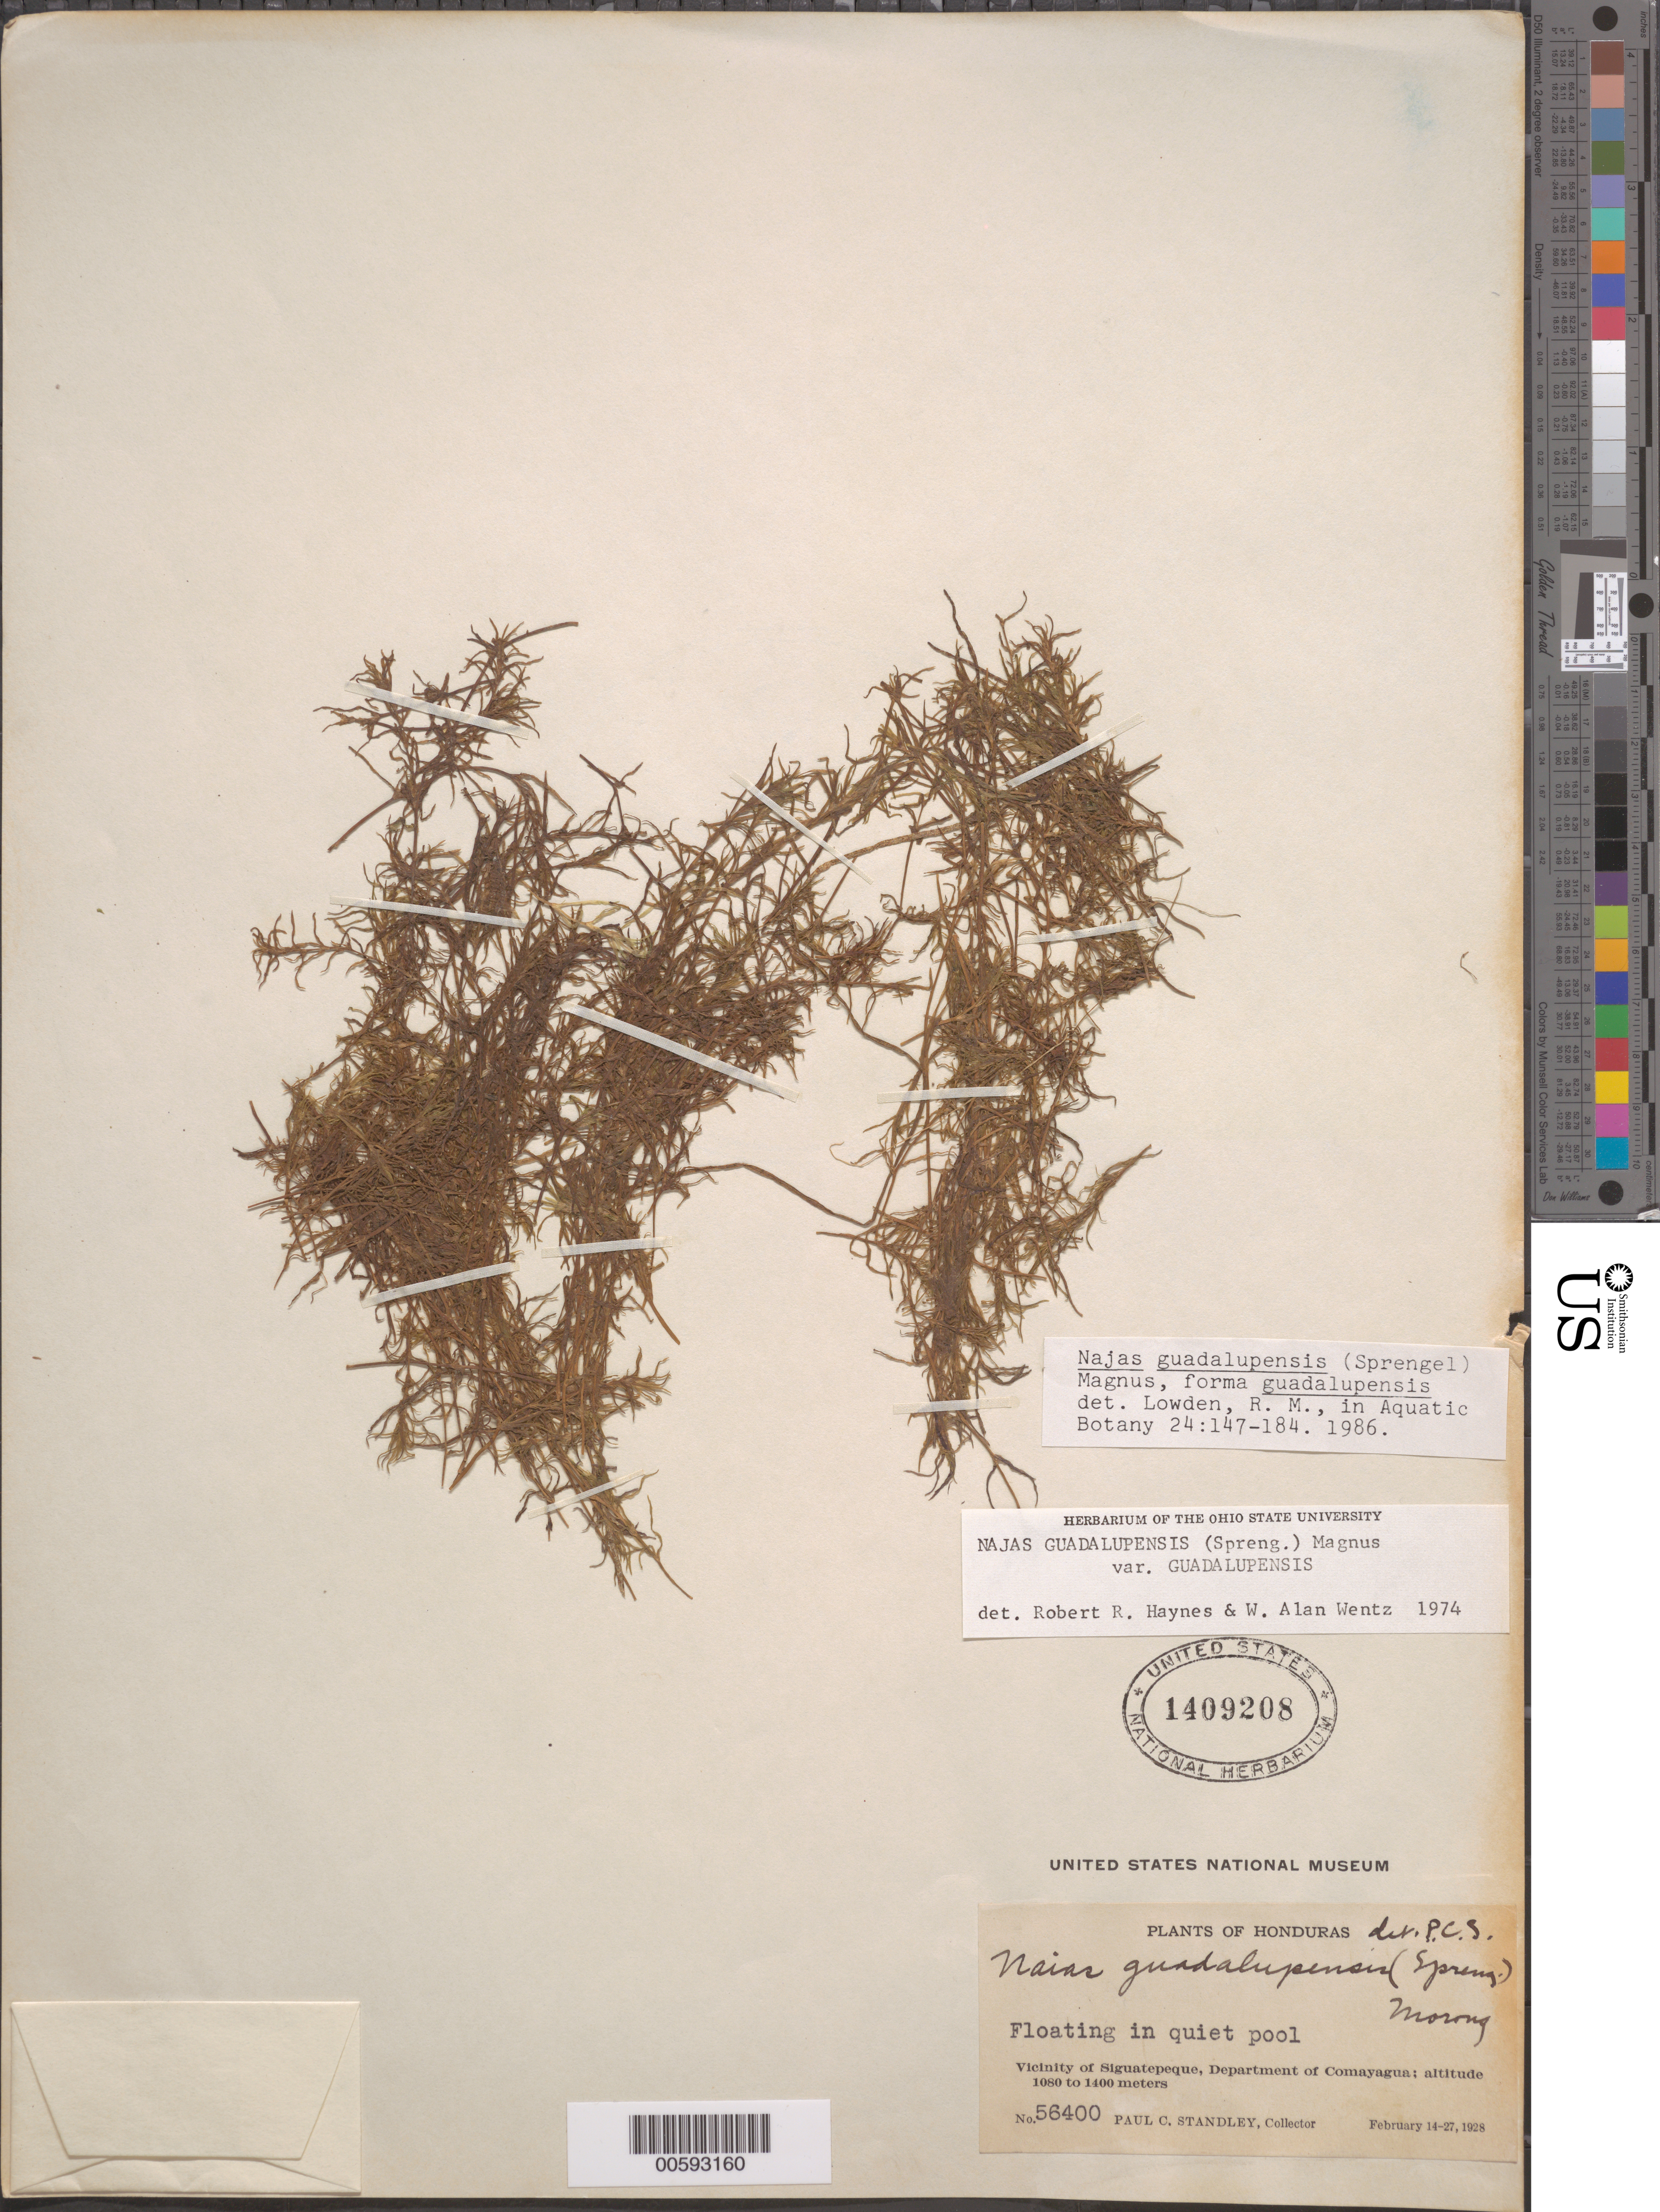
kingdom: Plantae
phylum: Tracheophyta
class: Liliopsida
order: Alismatales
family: Hydrocharitaceae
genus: Najas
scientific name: Najas guadalupensis var. guadalupensis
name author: (Spreng.) Magnus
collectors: P. C. Standley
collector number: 56400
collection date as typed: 14 Feb 1928 to 27 Feb 1928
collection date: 1928-02-14/1928-02-27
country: Honduras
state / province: Comayagua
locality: Siguatepeque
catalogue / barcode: US 1409208